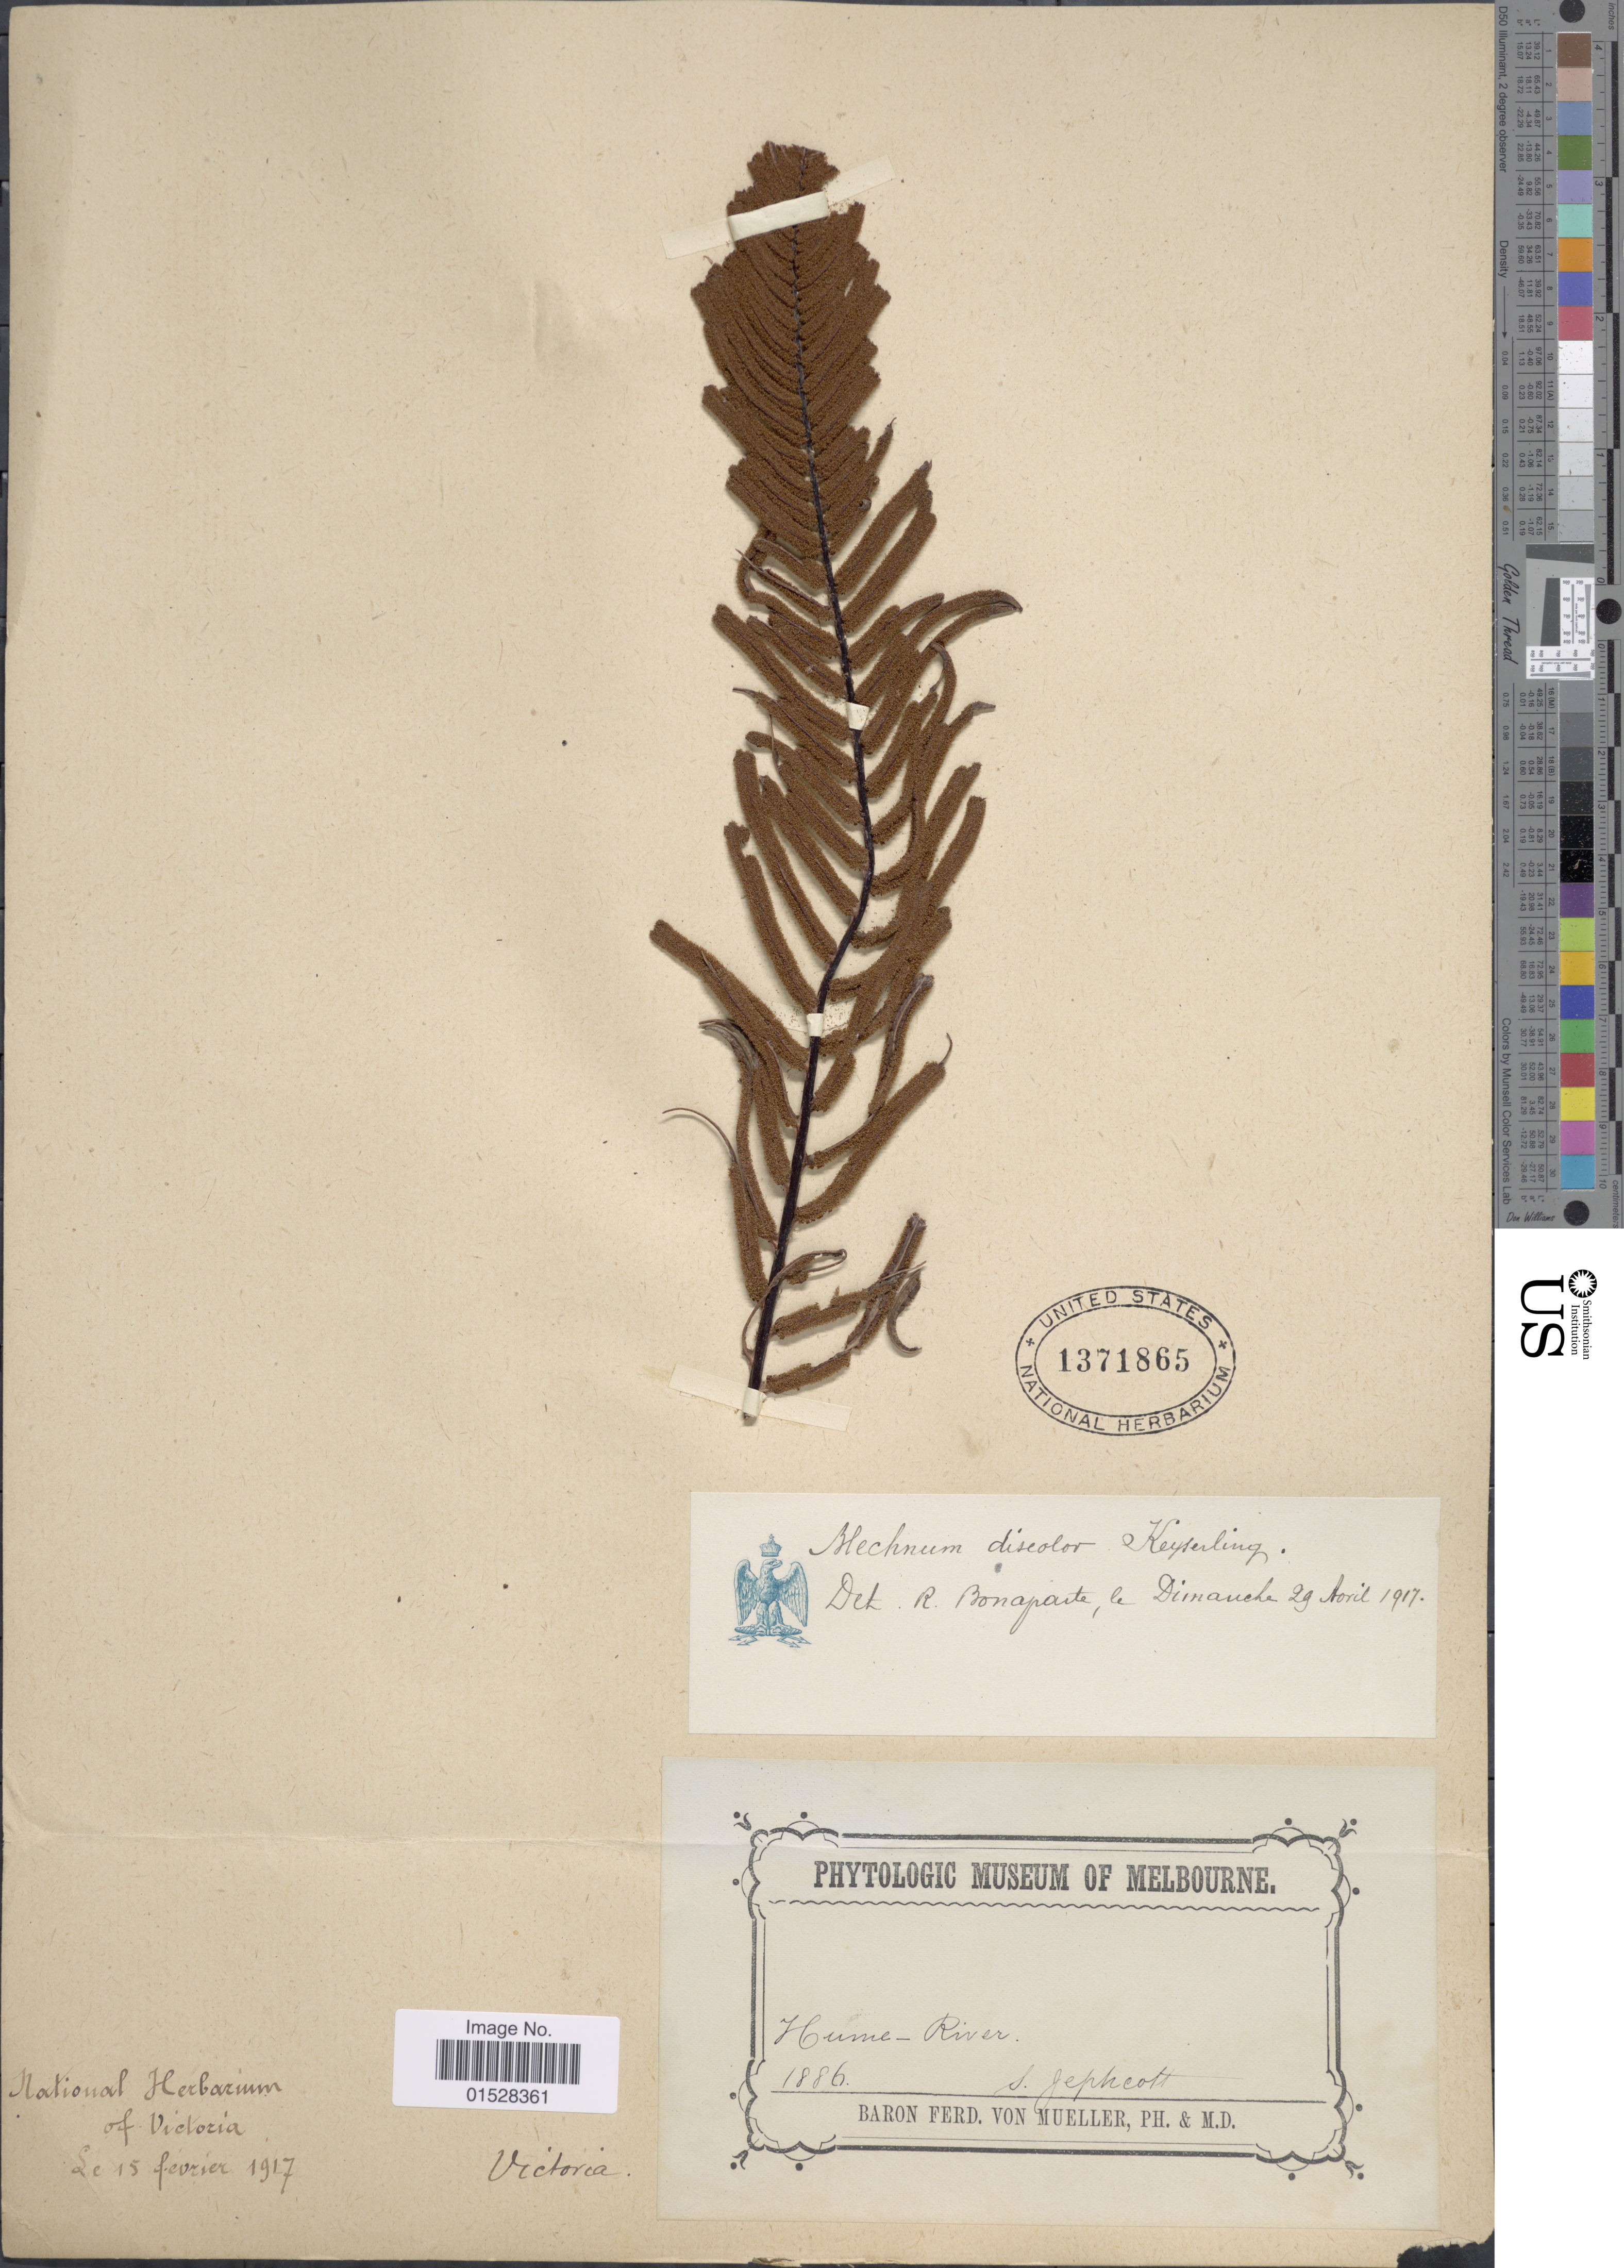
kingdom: Plantae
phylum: Tracheophyta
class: Polypodiopsida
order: Polypodiales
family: Blechnaceae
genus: Blechnum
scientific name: Blechnum discolor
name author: (G. Forst.) Keyserl.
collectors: S. Jephcott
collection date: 1886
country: Australia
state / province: Victoria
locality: Hume-River.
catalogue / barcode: US 1371865